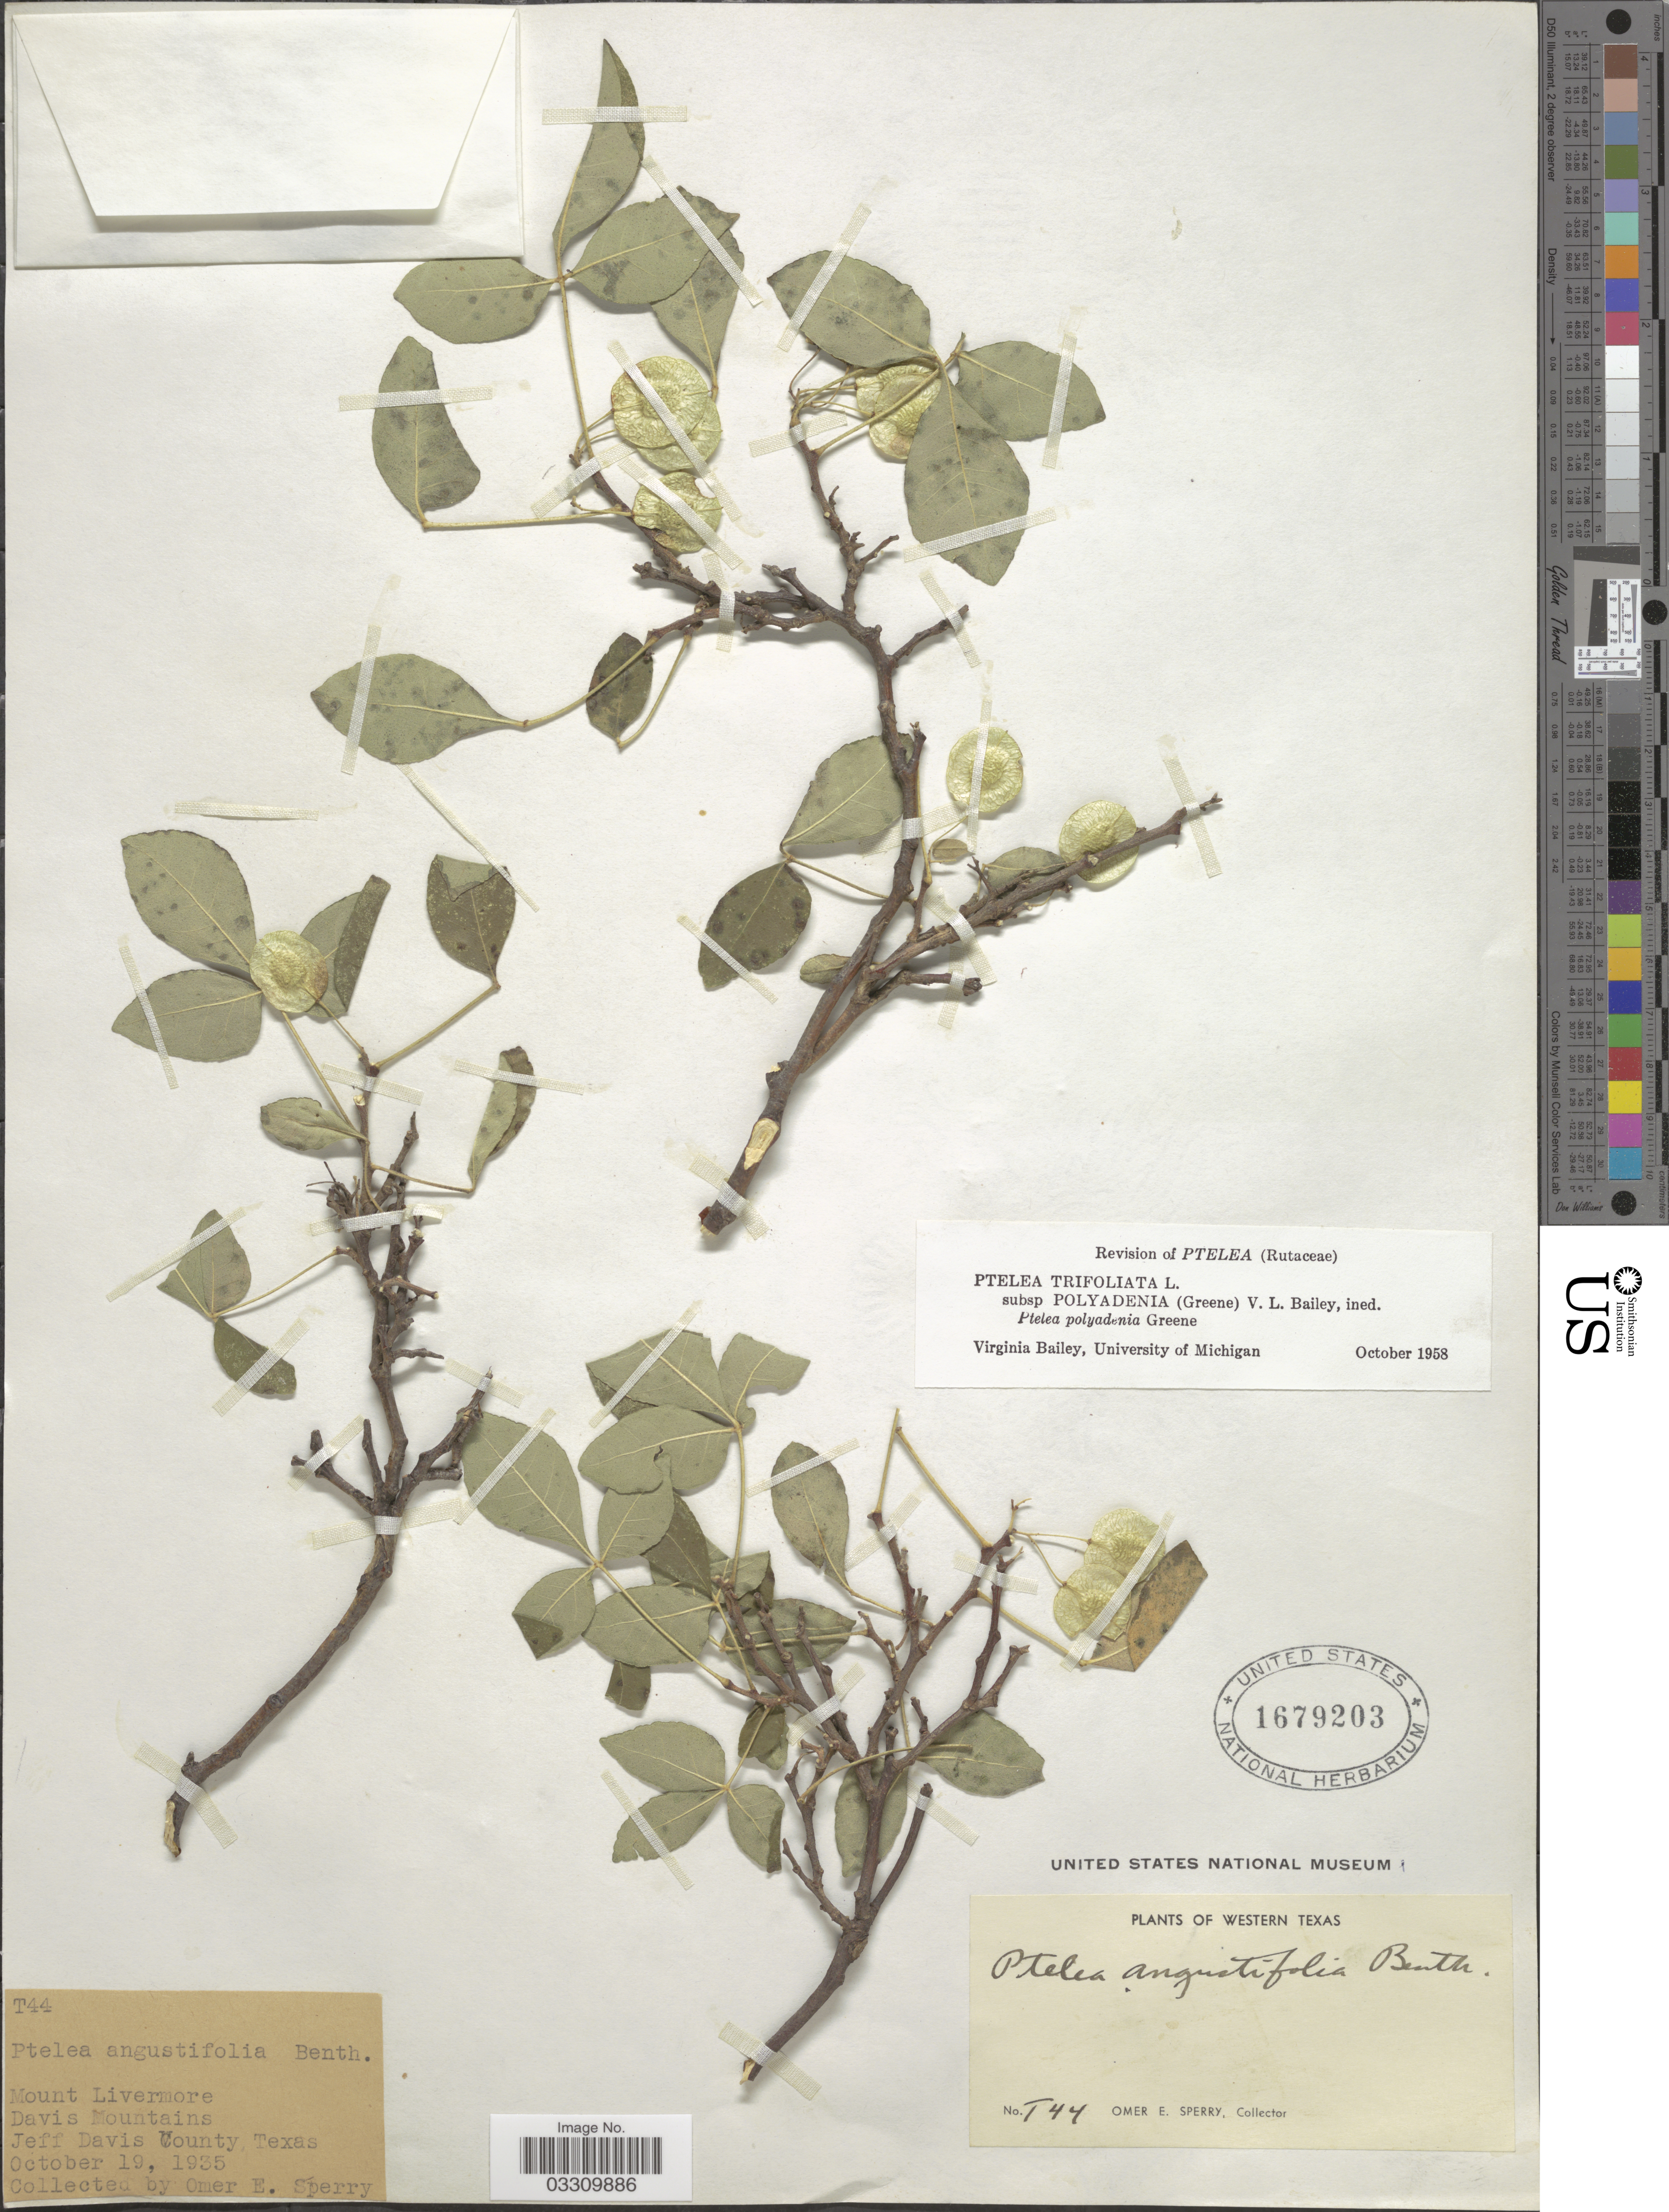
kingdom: Plantae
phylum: Tracheophyta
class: Magnoliopsida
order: Sapindales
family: Rutaceae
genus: Ptelea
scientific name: Ptelea trifoliata subsp. polyadenia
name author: (Greene) V. L. Bailey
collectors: O. E. Sperry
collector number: T44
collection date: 1935-10-10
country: United States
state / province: Texas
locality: Western Texas. Mount Livermore. Davis Mountains. Jeff Davis County.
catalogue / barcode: US 1679203